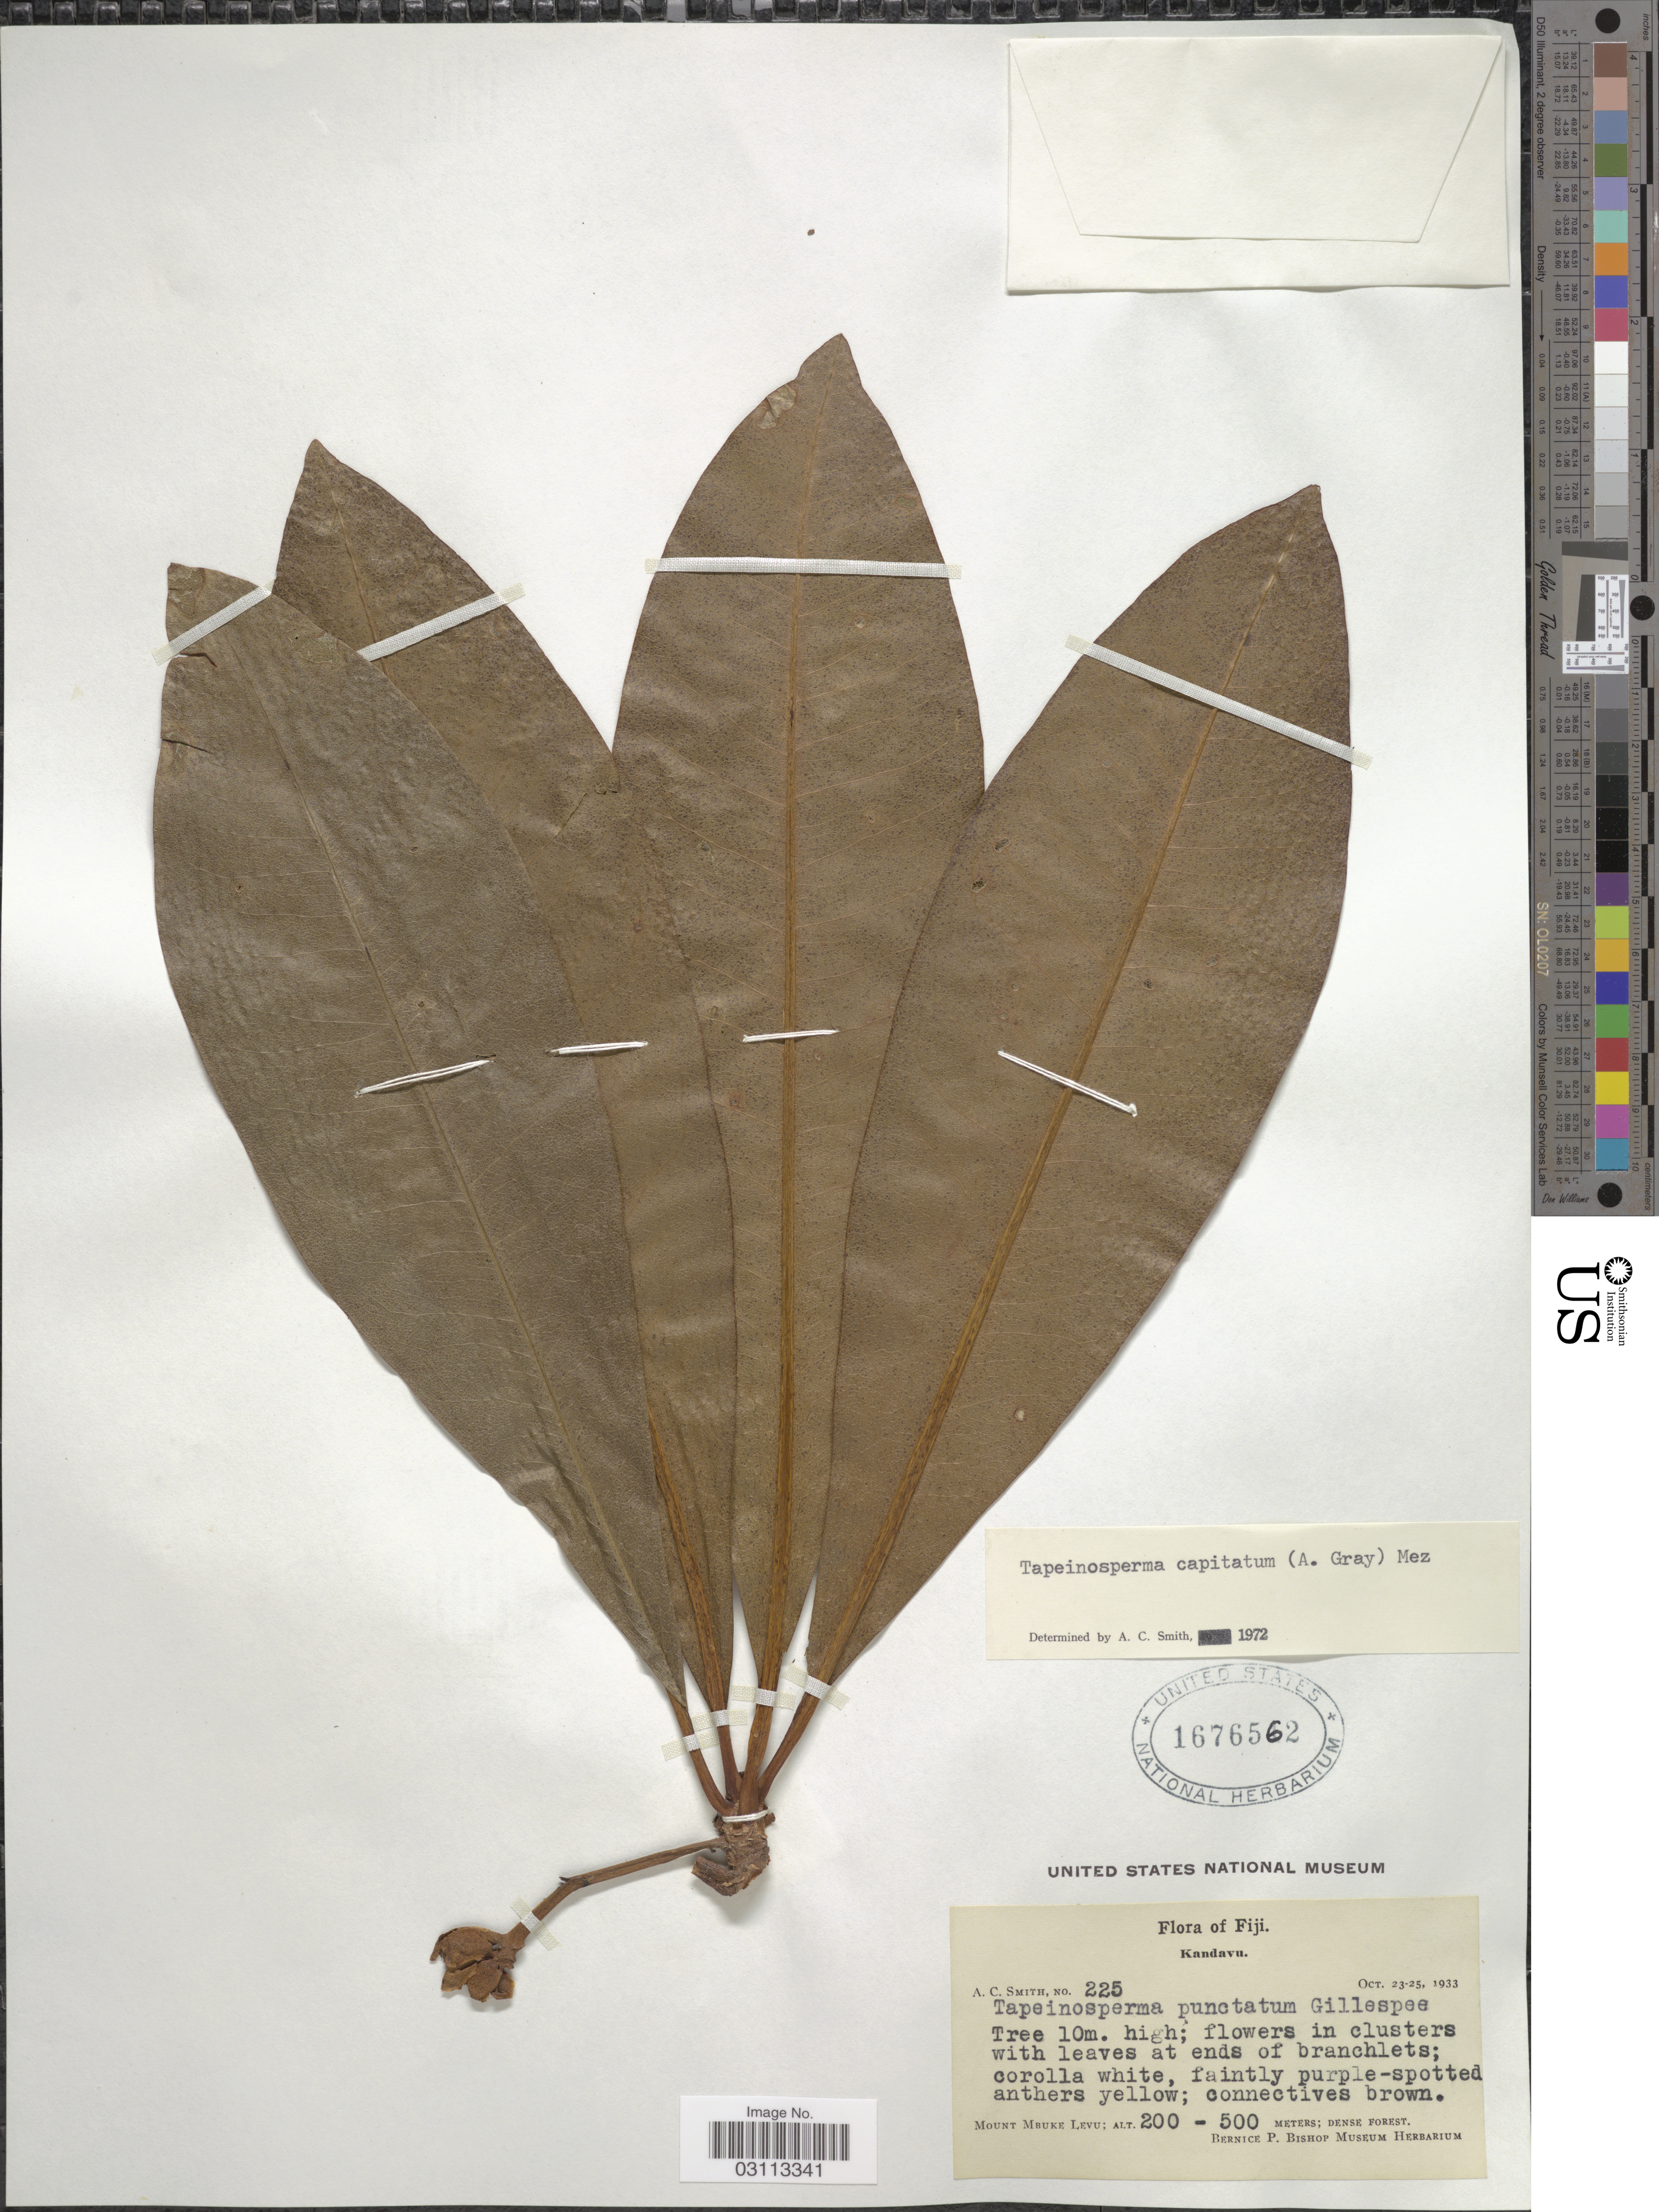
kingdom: Plantae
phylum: Tracheophyta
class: Magnoliopsida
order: Ericales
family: Primulaceae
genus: Tapeinosperma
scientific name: Tapeinosperma capitatum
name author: (A. Gray) Mez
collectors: A. C. Smith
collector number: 225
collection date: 1933-10-23/1933-10-25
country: Fiji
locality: Kandavu. Mount Mbuke Levu.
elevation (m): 200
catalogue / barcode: US 1676562